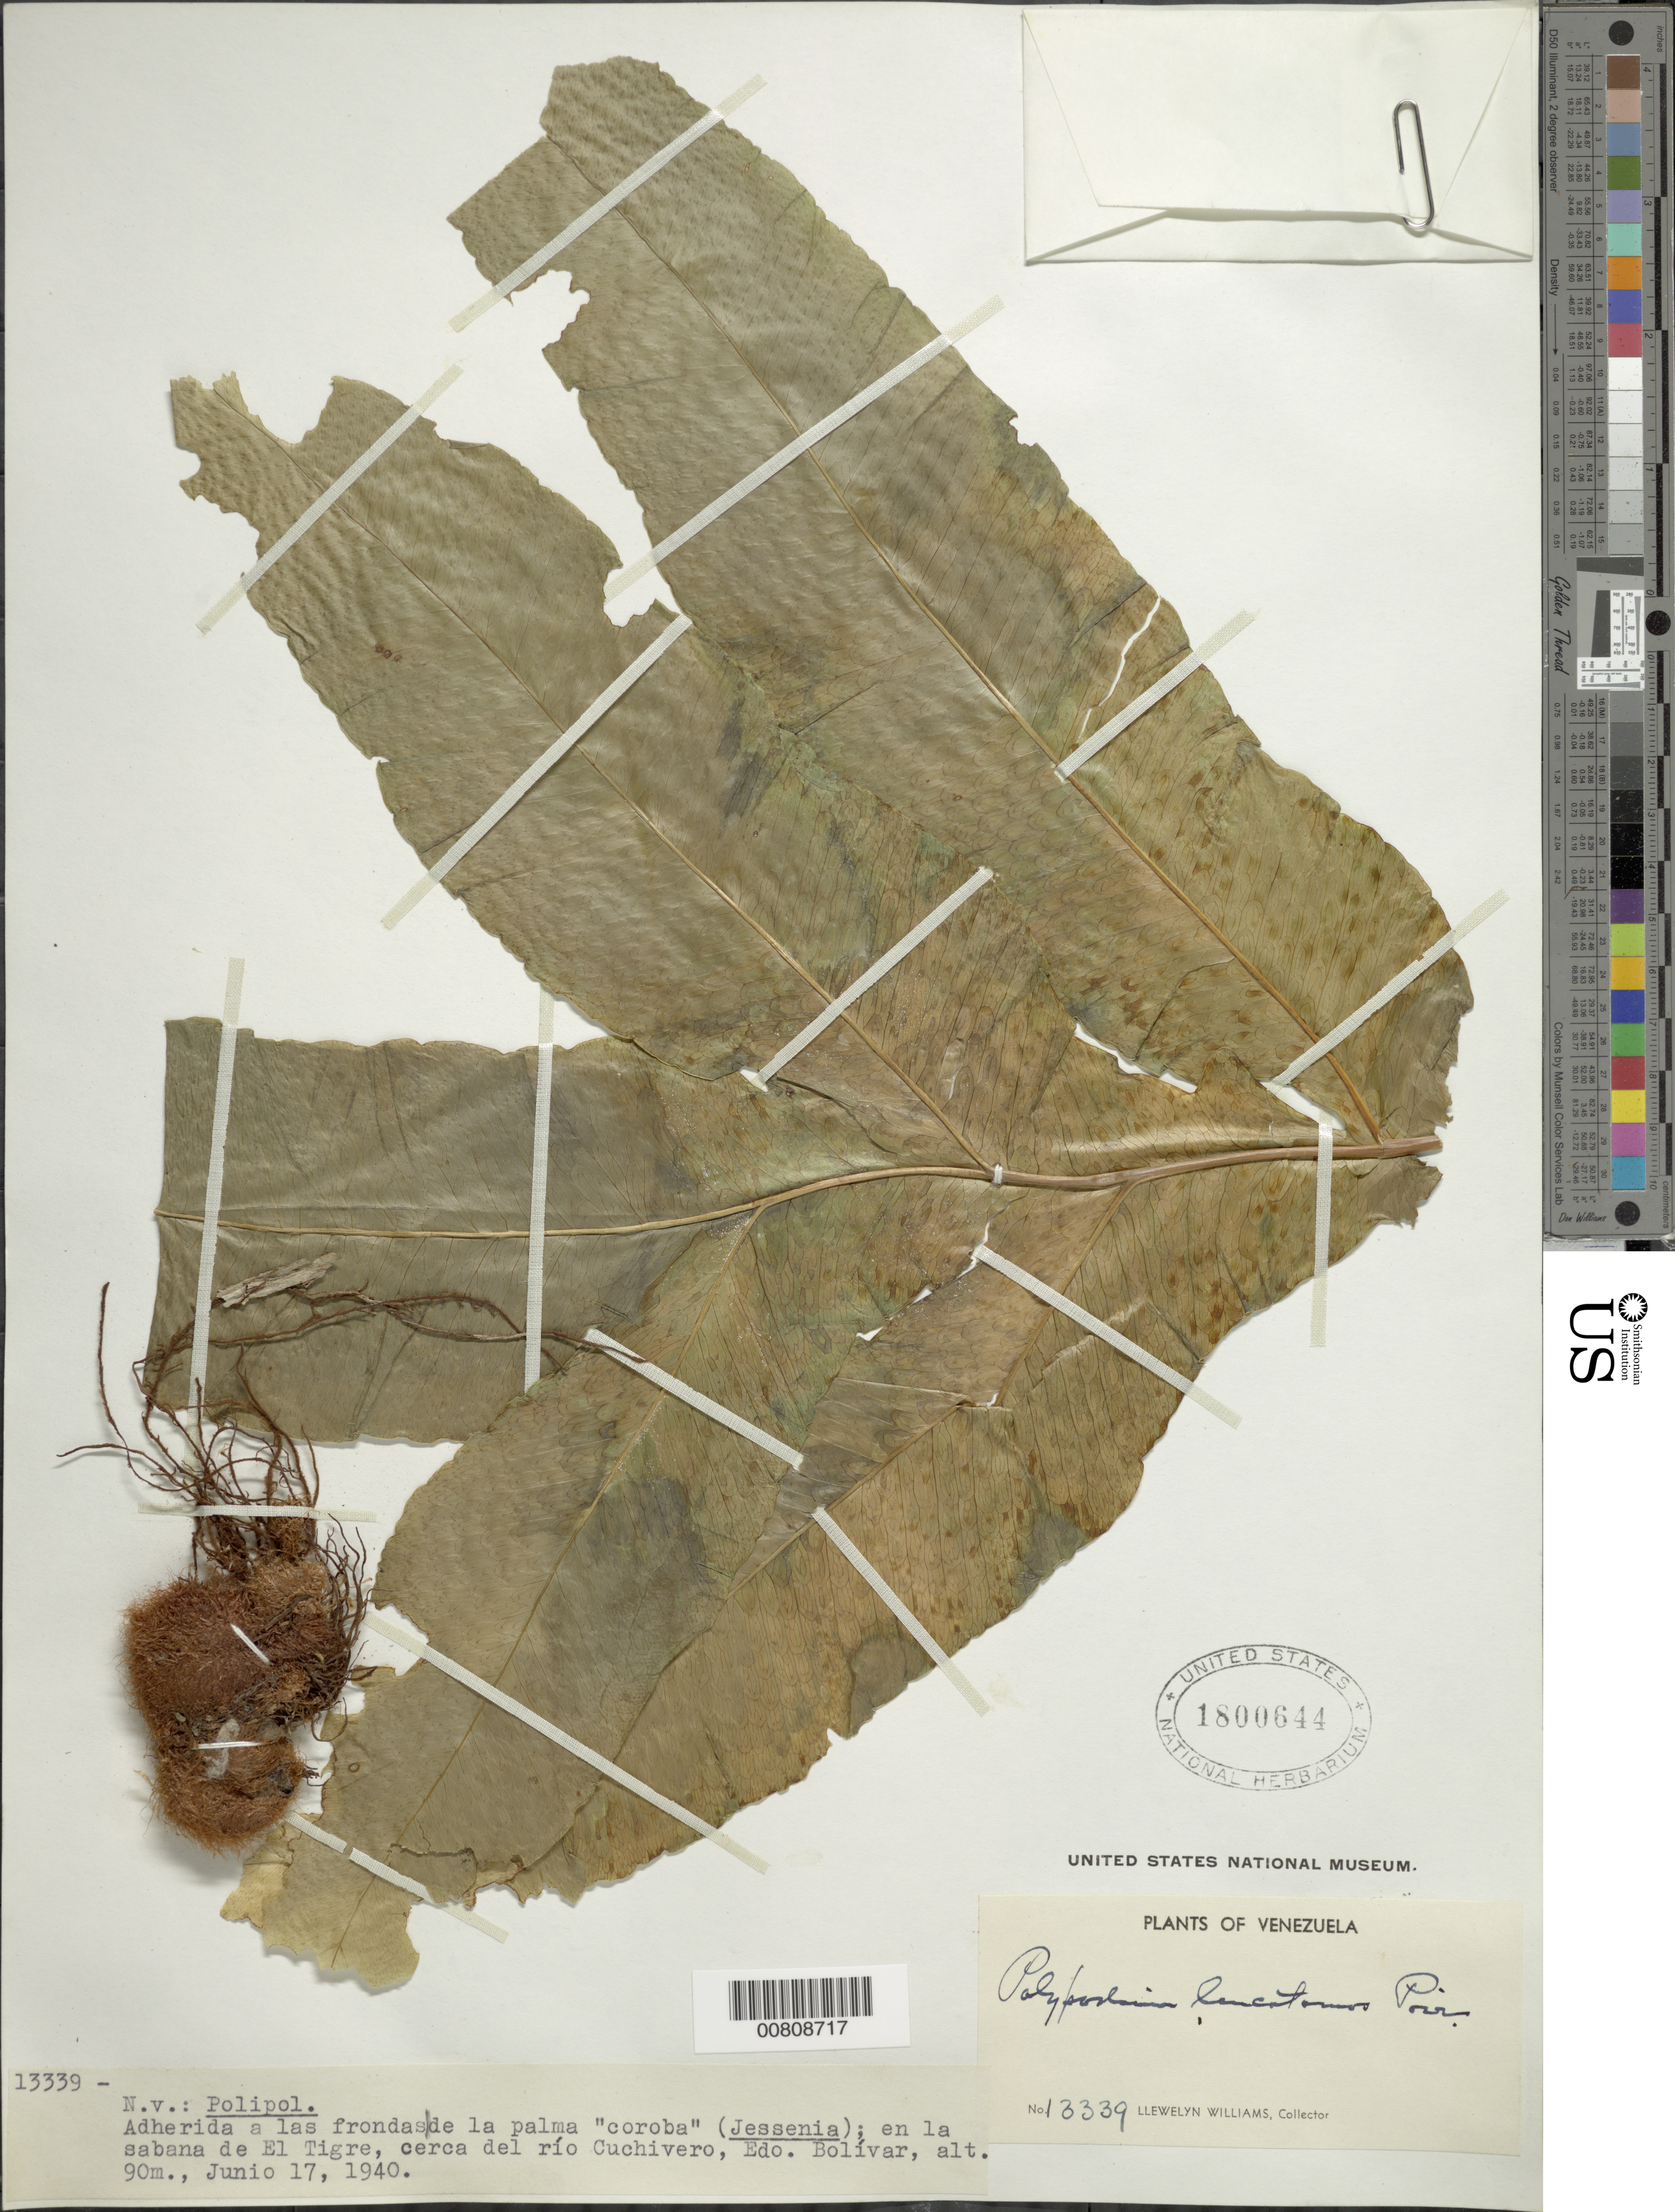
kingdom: Plantae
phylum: Tracheophyta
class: Polypodiopsida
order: Polypodiales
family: Polypodiaceae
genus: Phlebodium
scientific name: Phlebodium decumanum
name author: (Willd.) J. Sm.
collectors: Ll. Williams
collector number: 13339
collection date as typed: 17-Jun-40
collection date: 1940-06-17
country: Venezuela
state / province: Bolívar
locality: El Tigre, cerca de El Río Cuchivero; San Vicente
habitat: Adherida a las frondas de la palma "coroba" (Jessenia); en la sabana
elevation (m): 95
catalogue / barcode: US 1800644